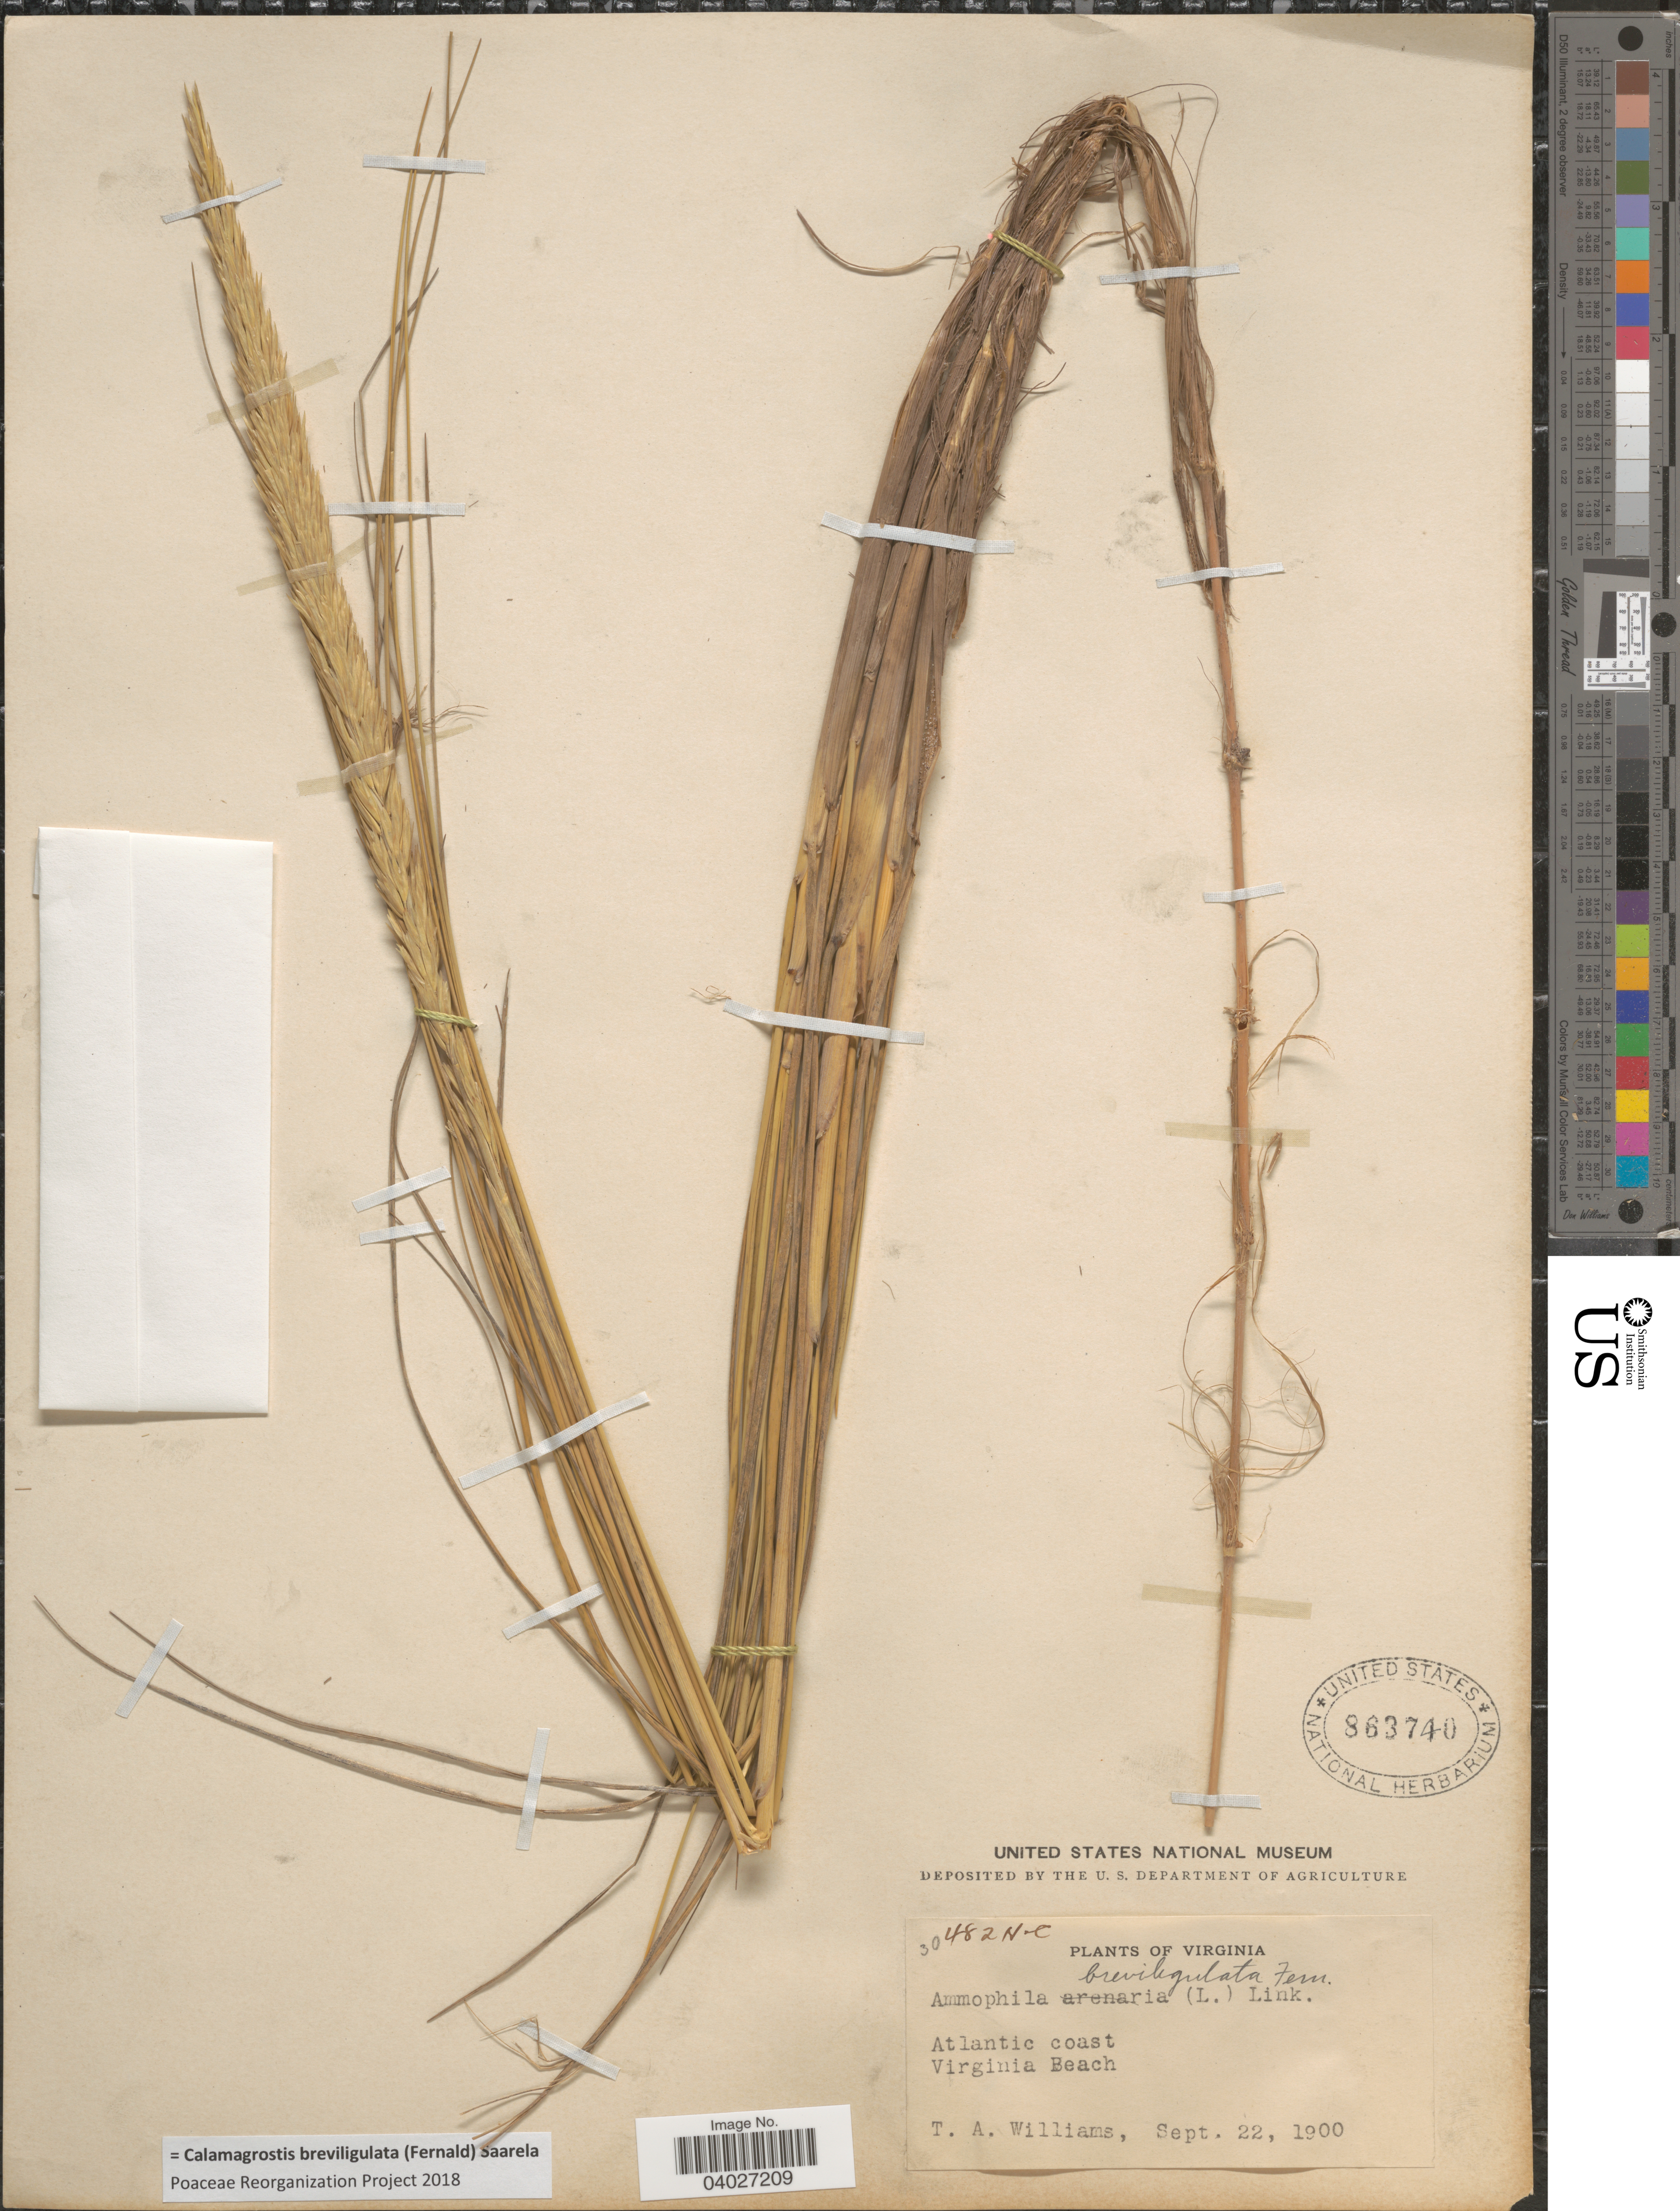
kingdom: Plantae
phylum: Tracheophyta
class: Liliopsida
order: Poales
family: Poaceae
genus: Calamagrostis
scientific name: Calamagrostis breviligulata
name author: (Fernald) Saarela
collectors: T. Williams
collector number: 30482NC8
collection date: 1900-09-22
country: United States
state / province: Virginia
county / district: City of Virginia Beach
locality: Atlantic coast. Virginia Beach.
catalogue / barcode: US 863740